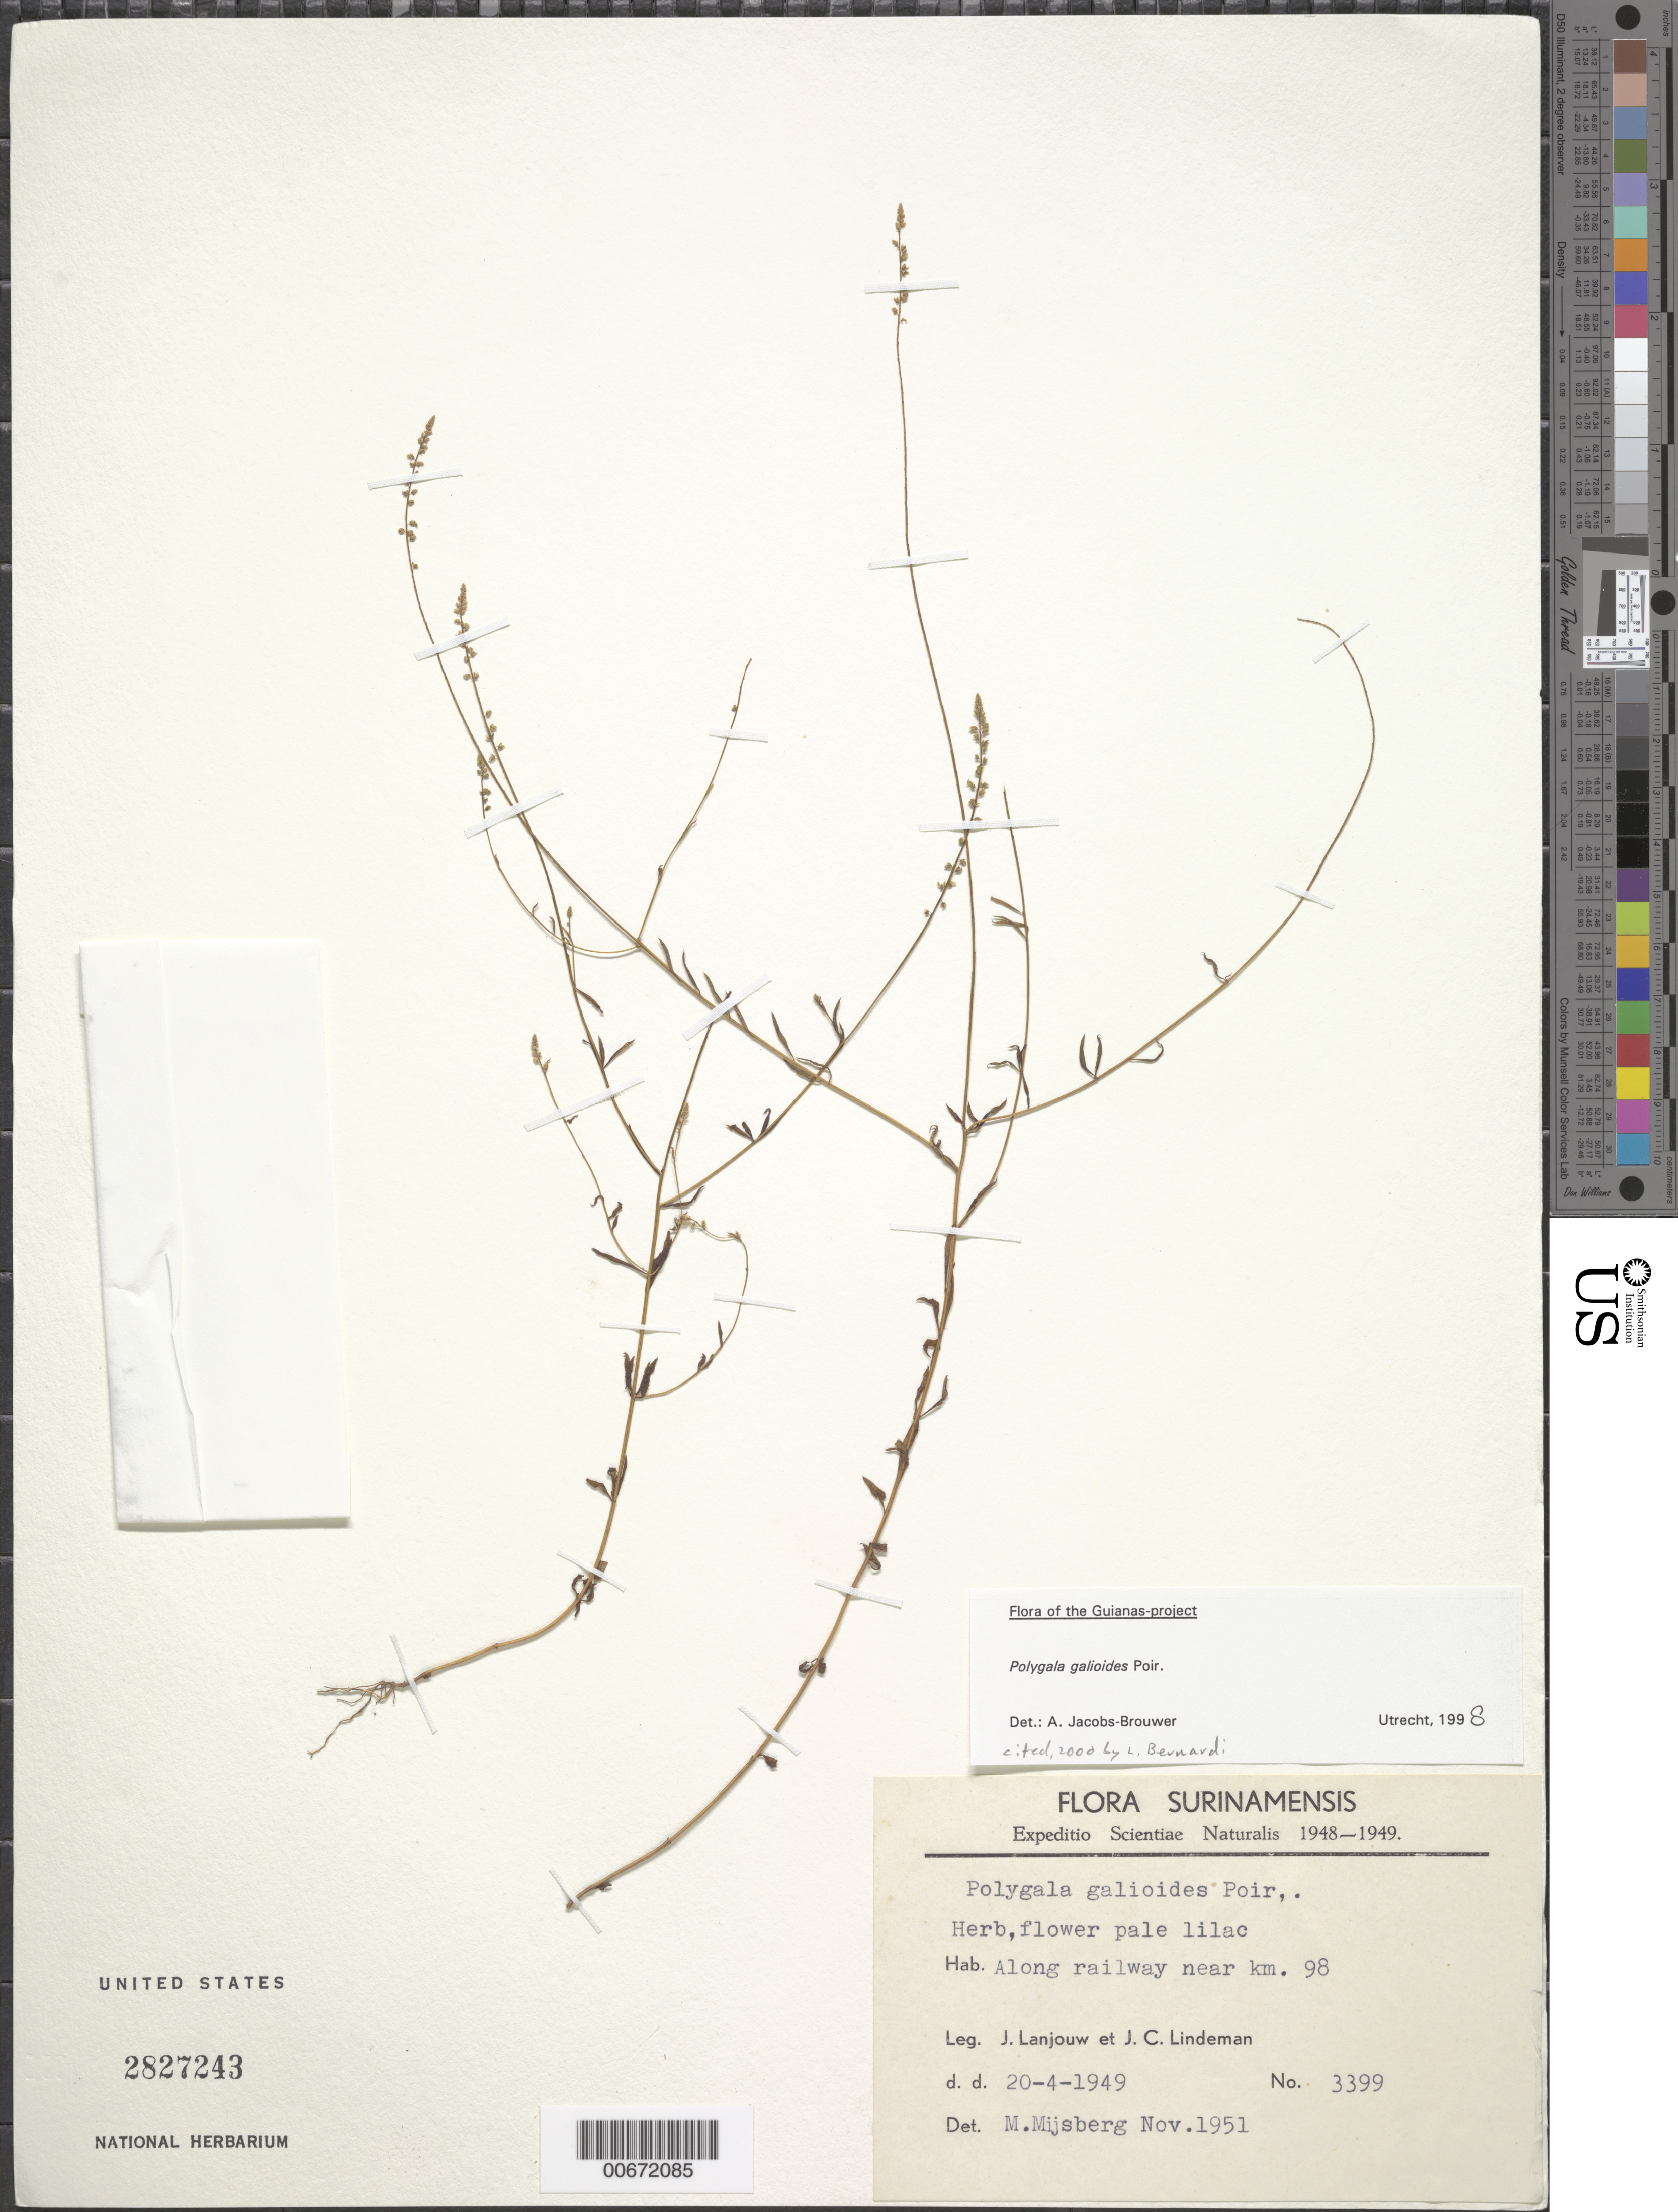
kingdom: Plantae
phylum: Tracheophyta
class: Magnoliopsida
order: Fabales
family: Polygalaceae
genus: Polygala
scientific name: Polygala galioides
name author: Poir.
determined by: Jacobs-Brouwer, A.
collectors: J. Lanjouw & J. C. Lindeman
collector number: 51 3399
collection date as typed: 20-Apr-51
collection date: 1951-04-20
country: Suriname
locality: Km 98, along railway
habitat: Along railway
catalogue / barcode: US 2827243